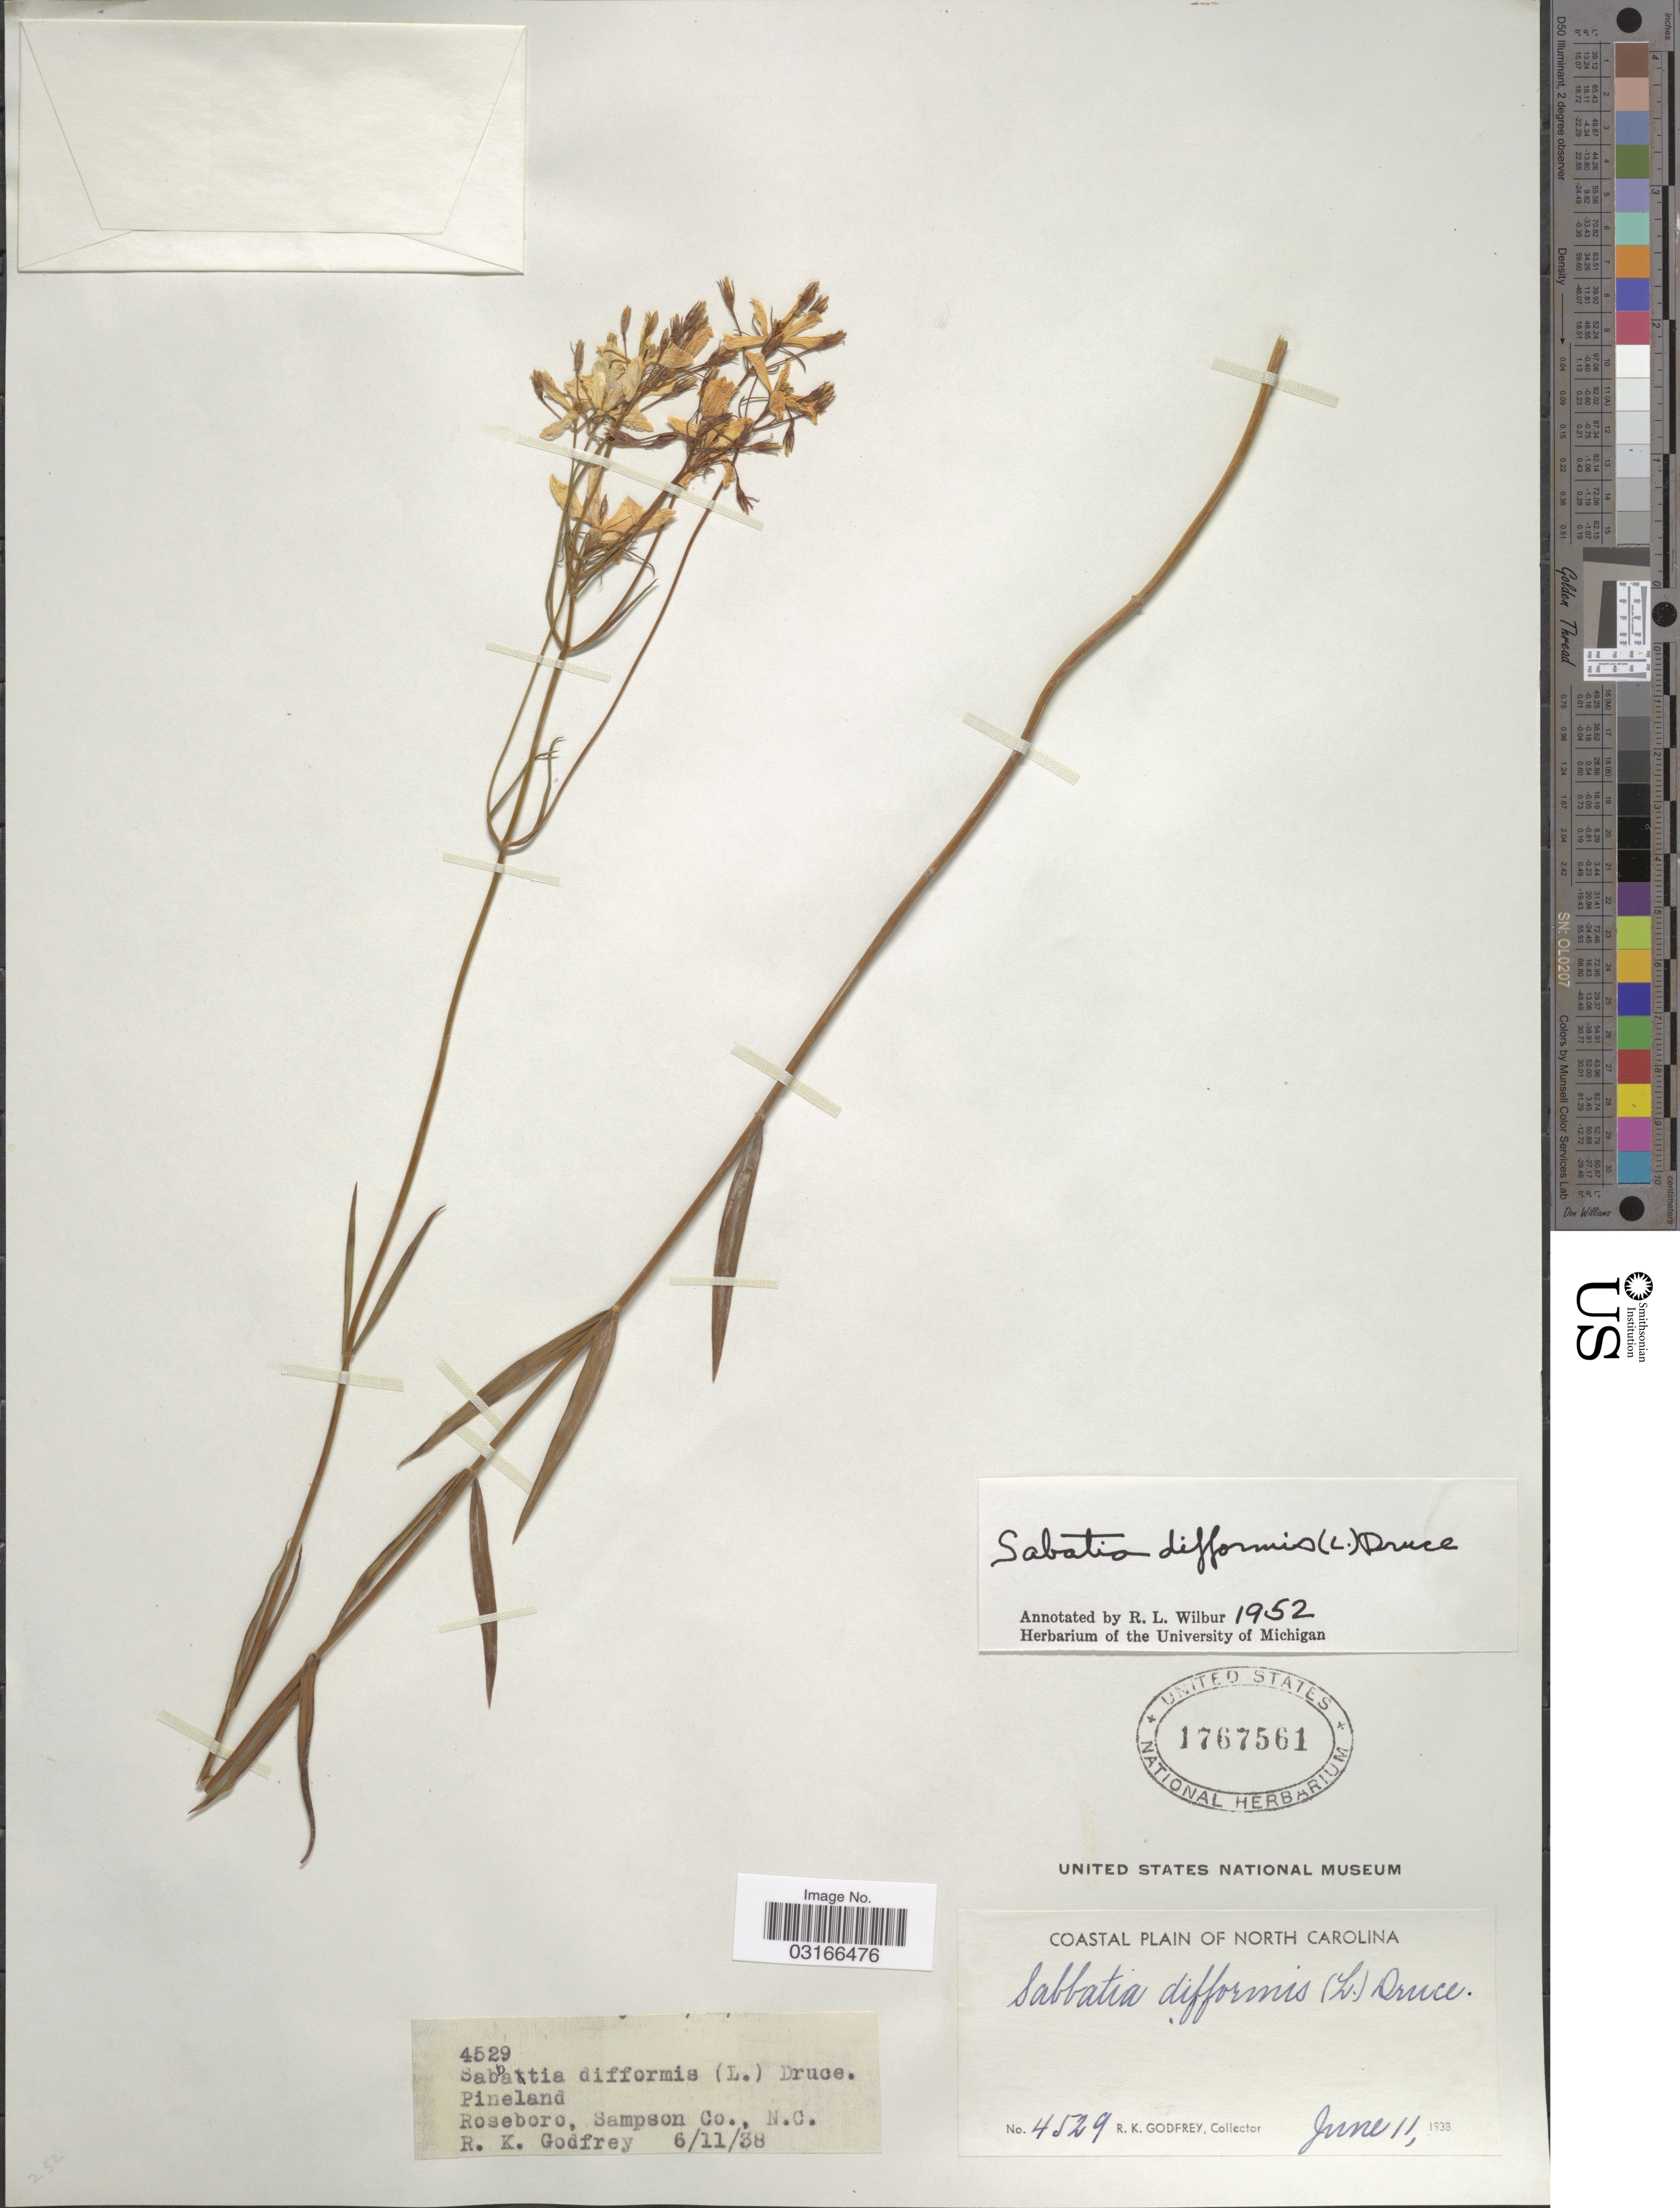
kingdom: Plantae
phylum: Tracheophyta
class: Magnoliopsida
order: Gentianales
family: Gentianaceae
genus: Sabatia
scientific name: Sabatia difformis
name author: (L.) Druce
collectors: R. K. Godfrey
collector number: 4529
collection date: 1938-06-11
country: United States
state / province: North Carolina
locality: Coastal Plain of North Carolina, Pineland, Roseboro, Sampson Co., N.C.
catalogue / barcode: US 1767561